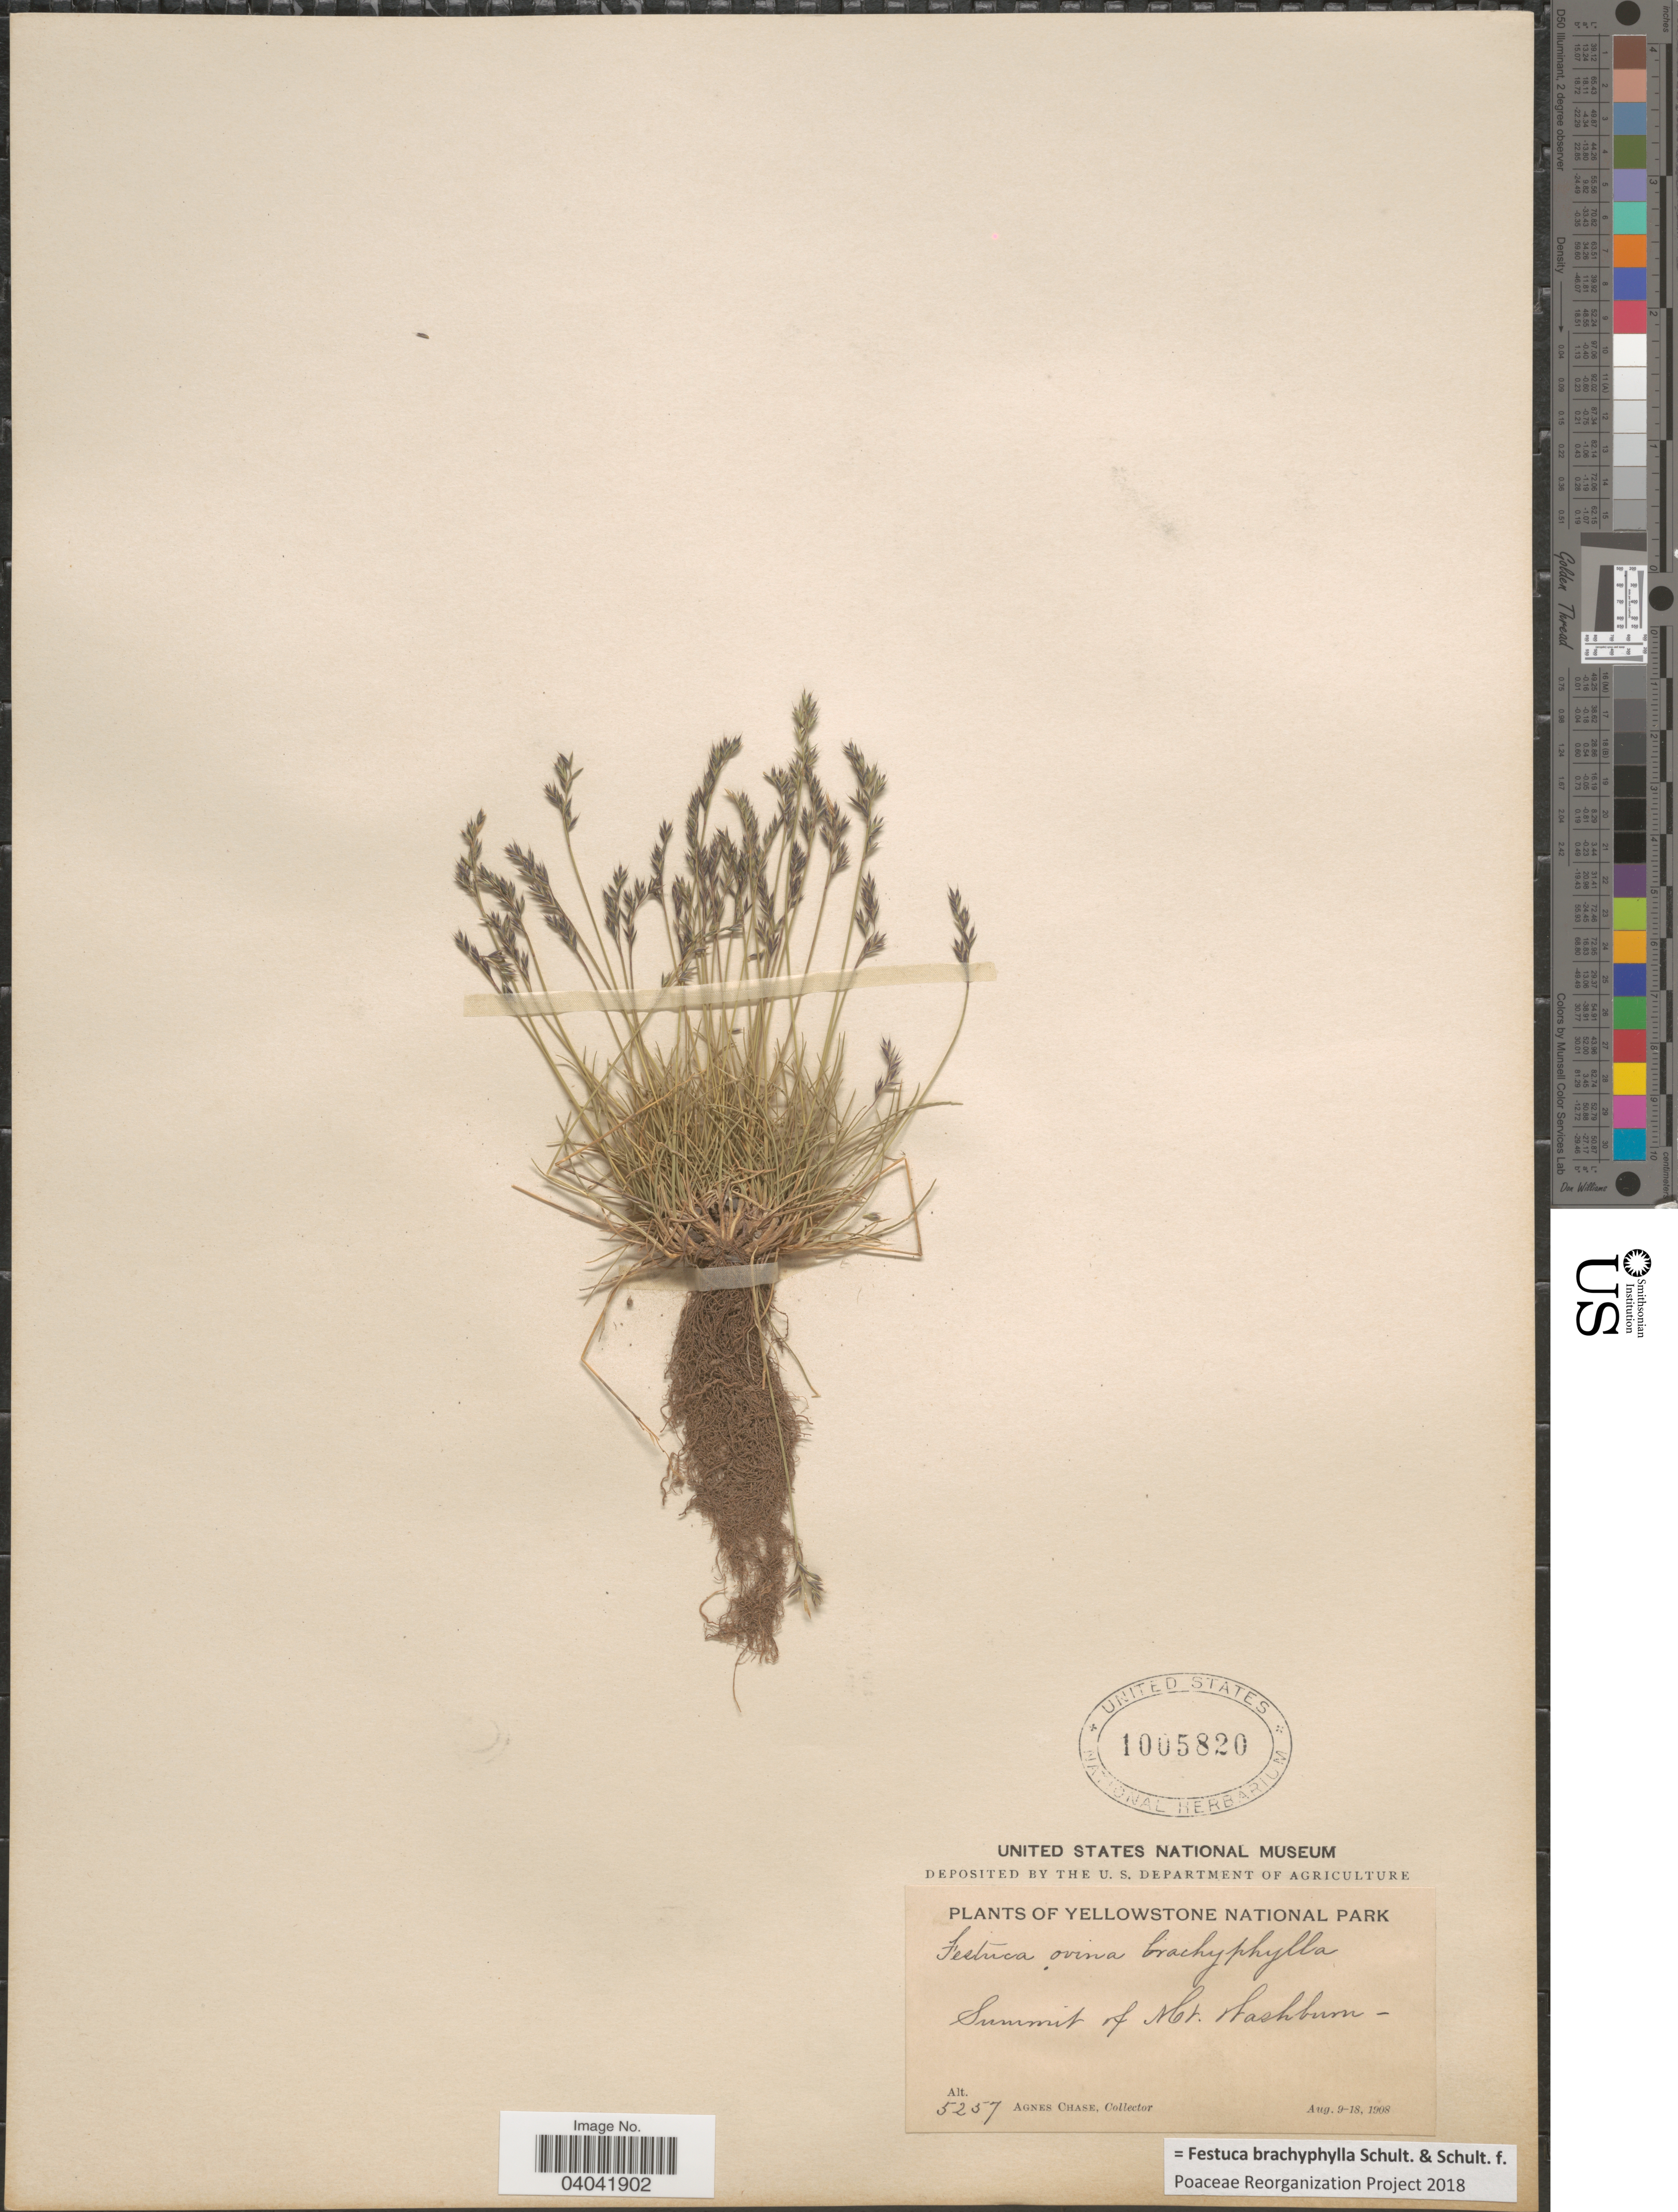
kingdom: Plantae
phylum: Tracheophyta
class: Liliopsida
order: Poales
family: Poaceae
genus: Festuca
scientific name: Festuca brachyphylla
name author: Schult. & Schult. f.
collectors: A. Chase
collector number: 5257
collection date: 1908-08-09/1908-08-18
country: United States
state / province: Wyoming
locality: Yellowstone National Park. Summit of Mt Washburn.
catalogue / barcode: US 1005820